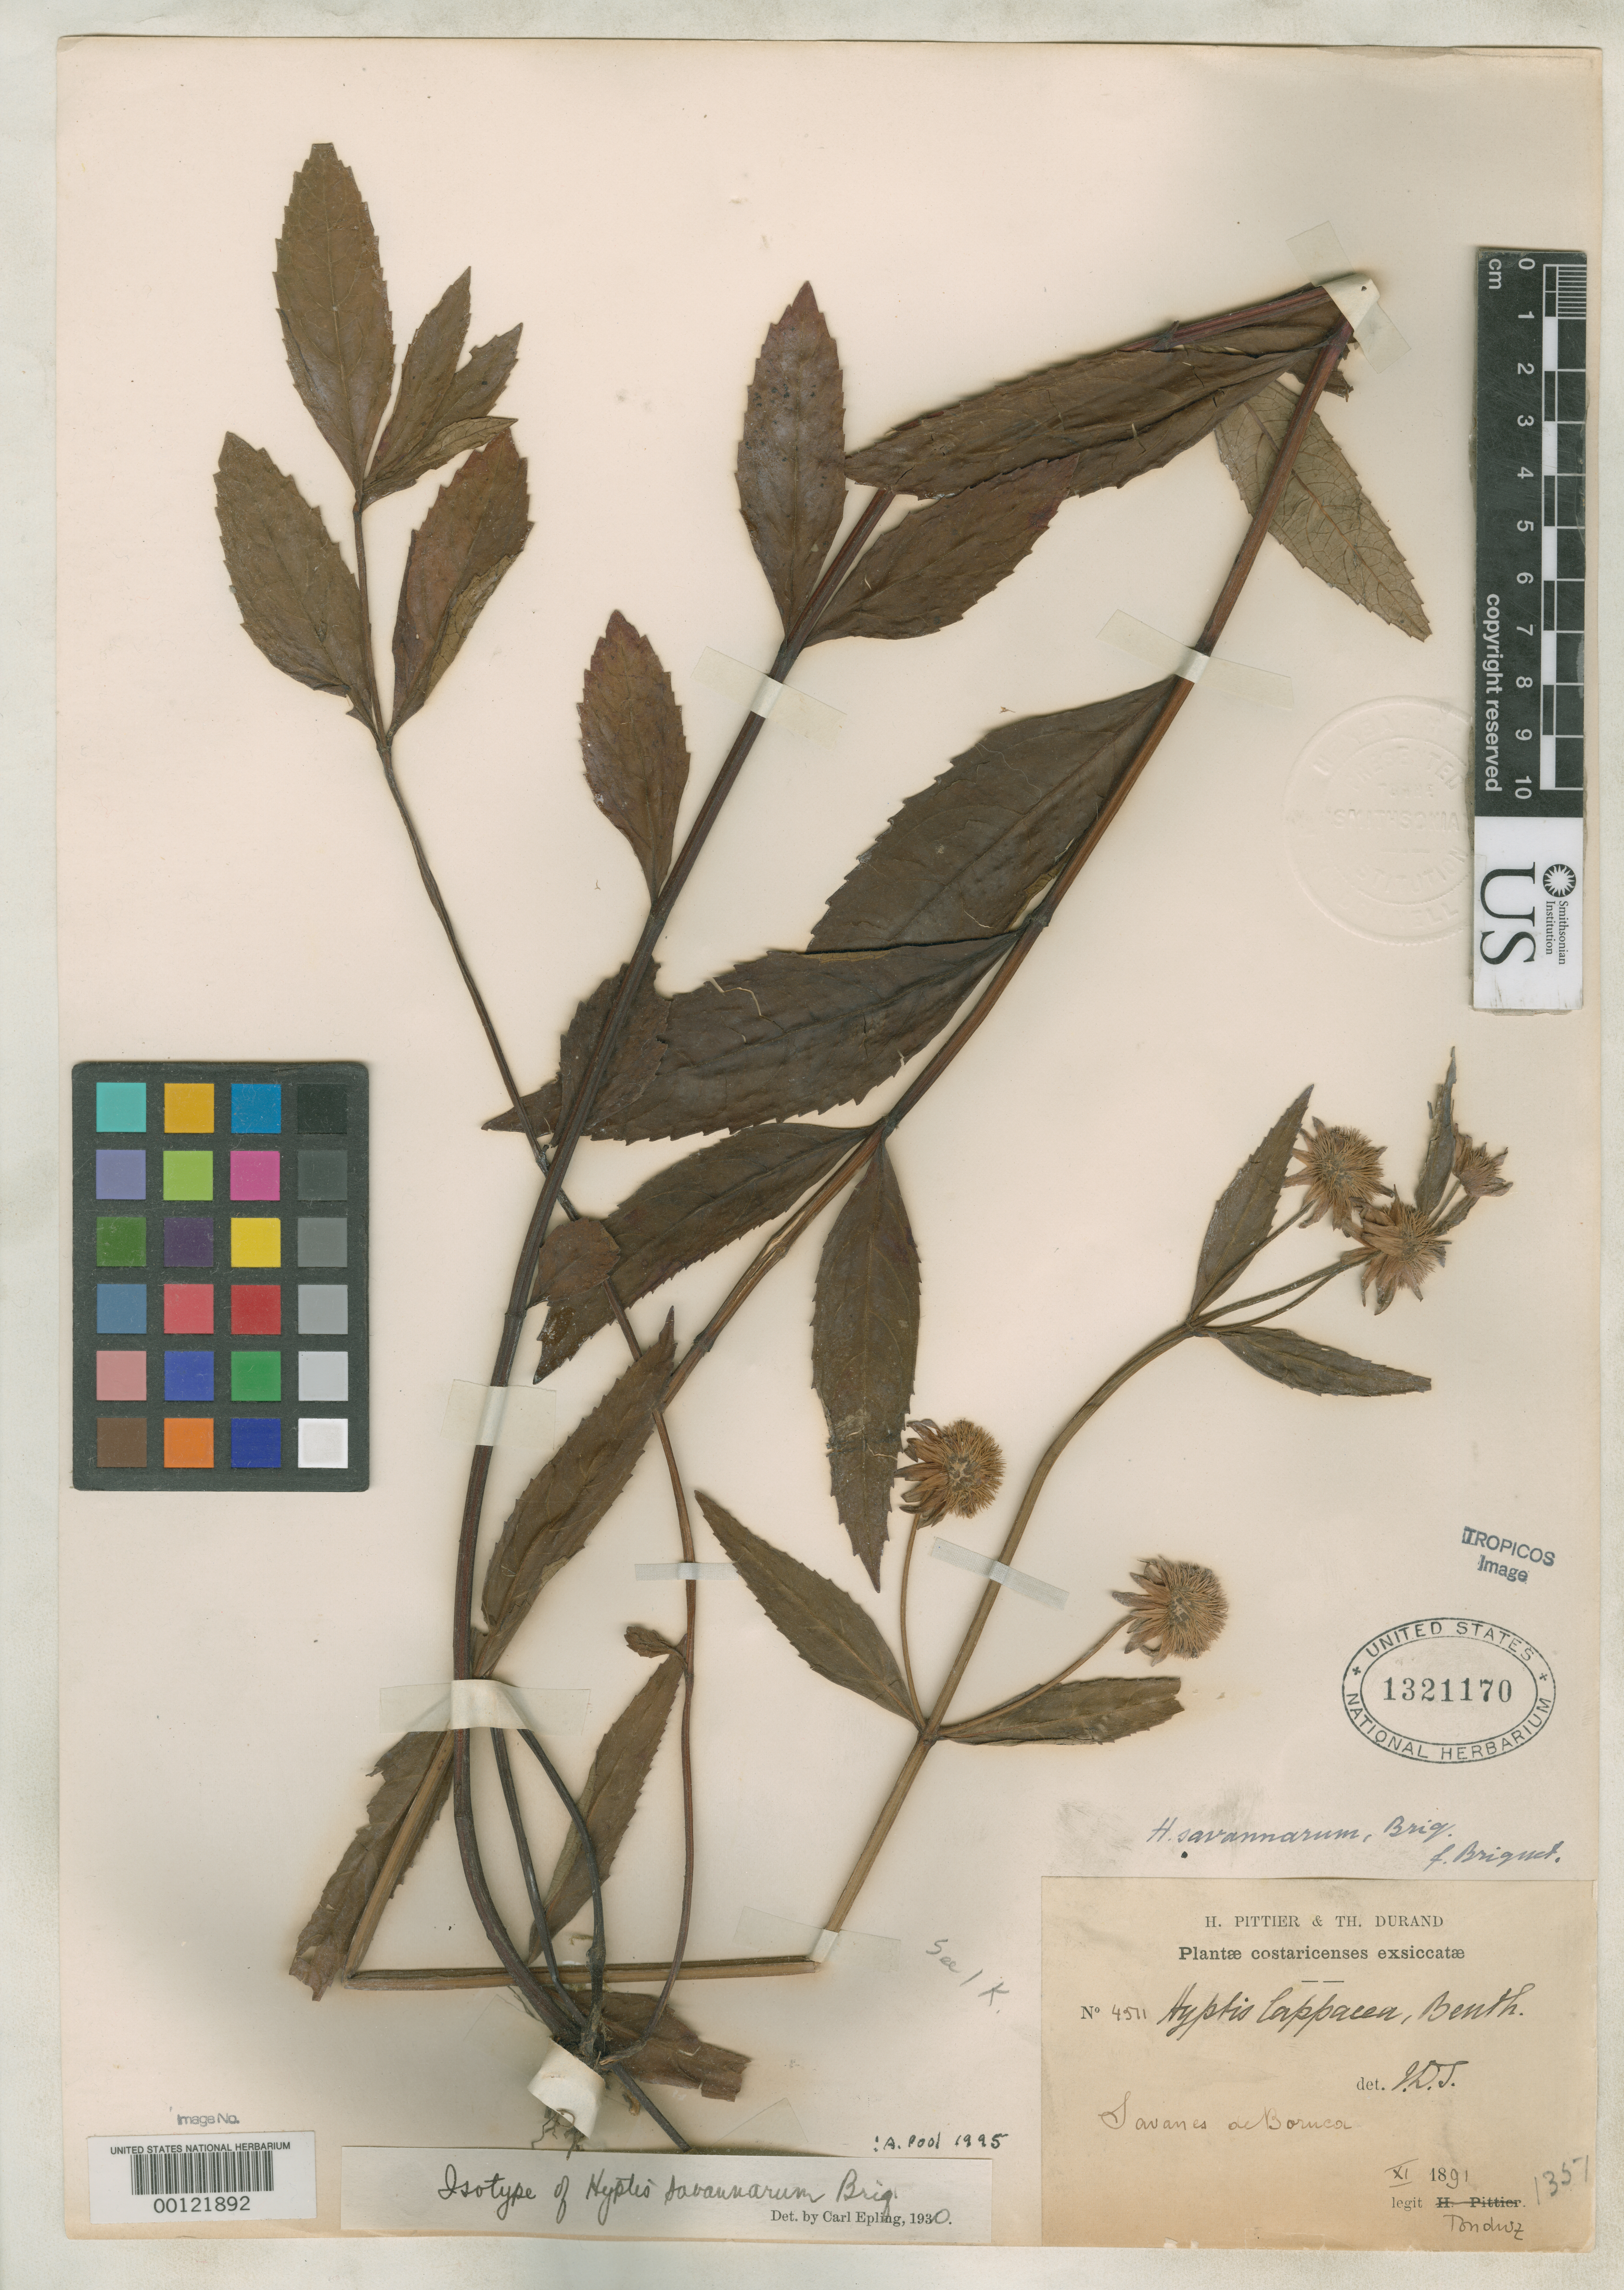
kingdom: Plantae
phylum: Tracheophyta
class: Magnoliopsida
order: Lamiales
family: Lamiaceae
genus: Hyptis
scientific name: Hyptis savannarum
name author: Briq.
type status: Isotype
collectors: A. Tonduz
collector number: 4511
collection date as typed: Nov 1891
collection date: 1891-11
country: Costa Rica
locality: Savanes de Boruca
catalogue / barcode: US 1321170